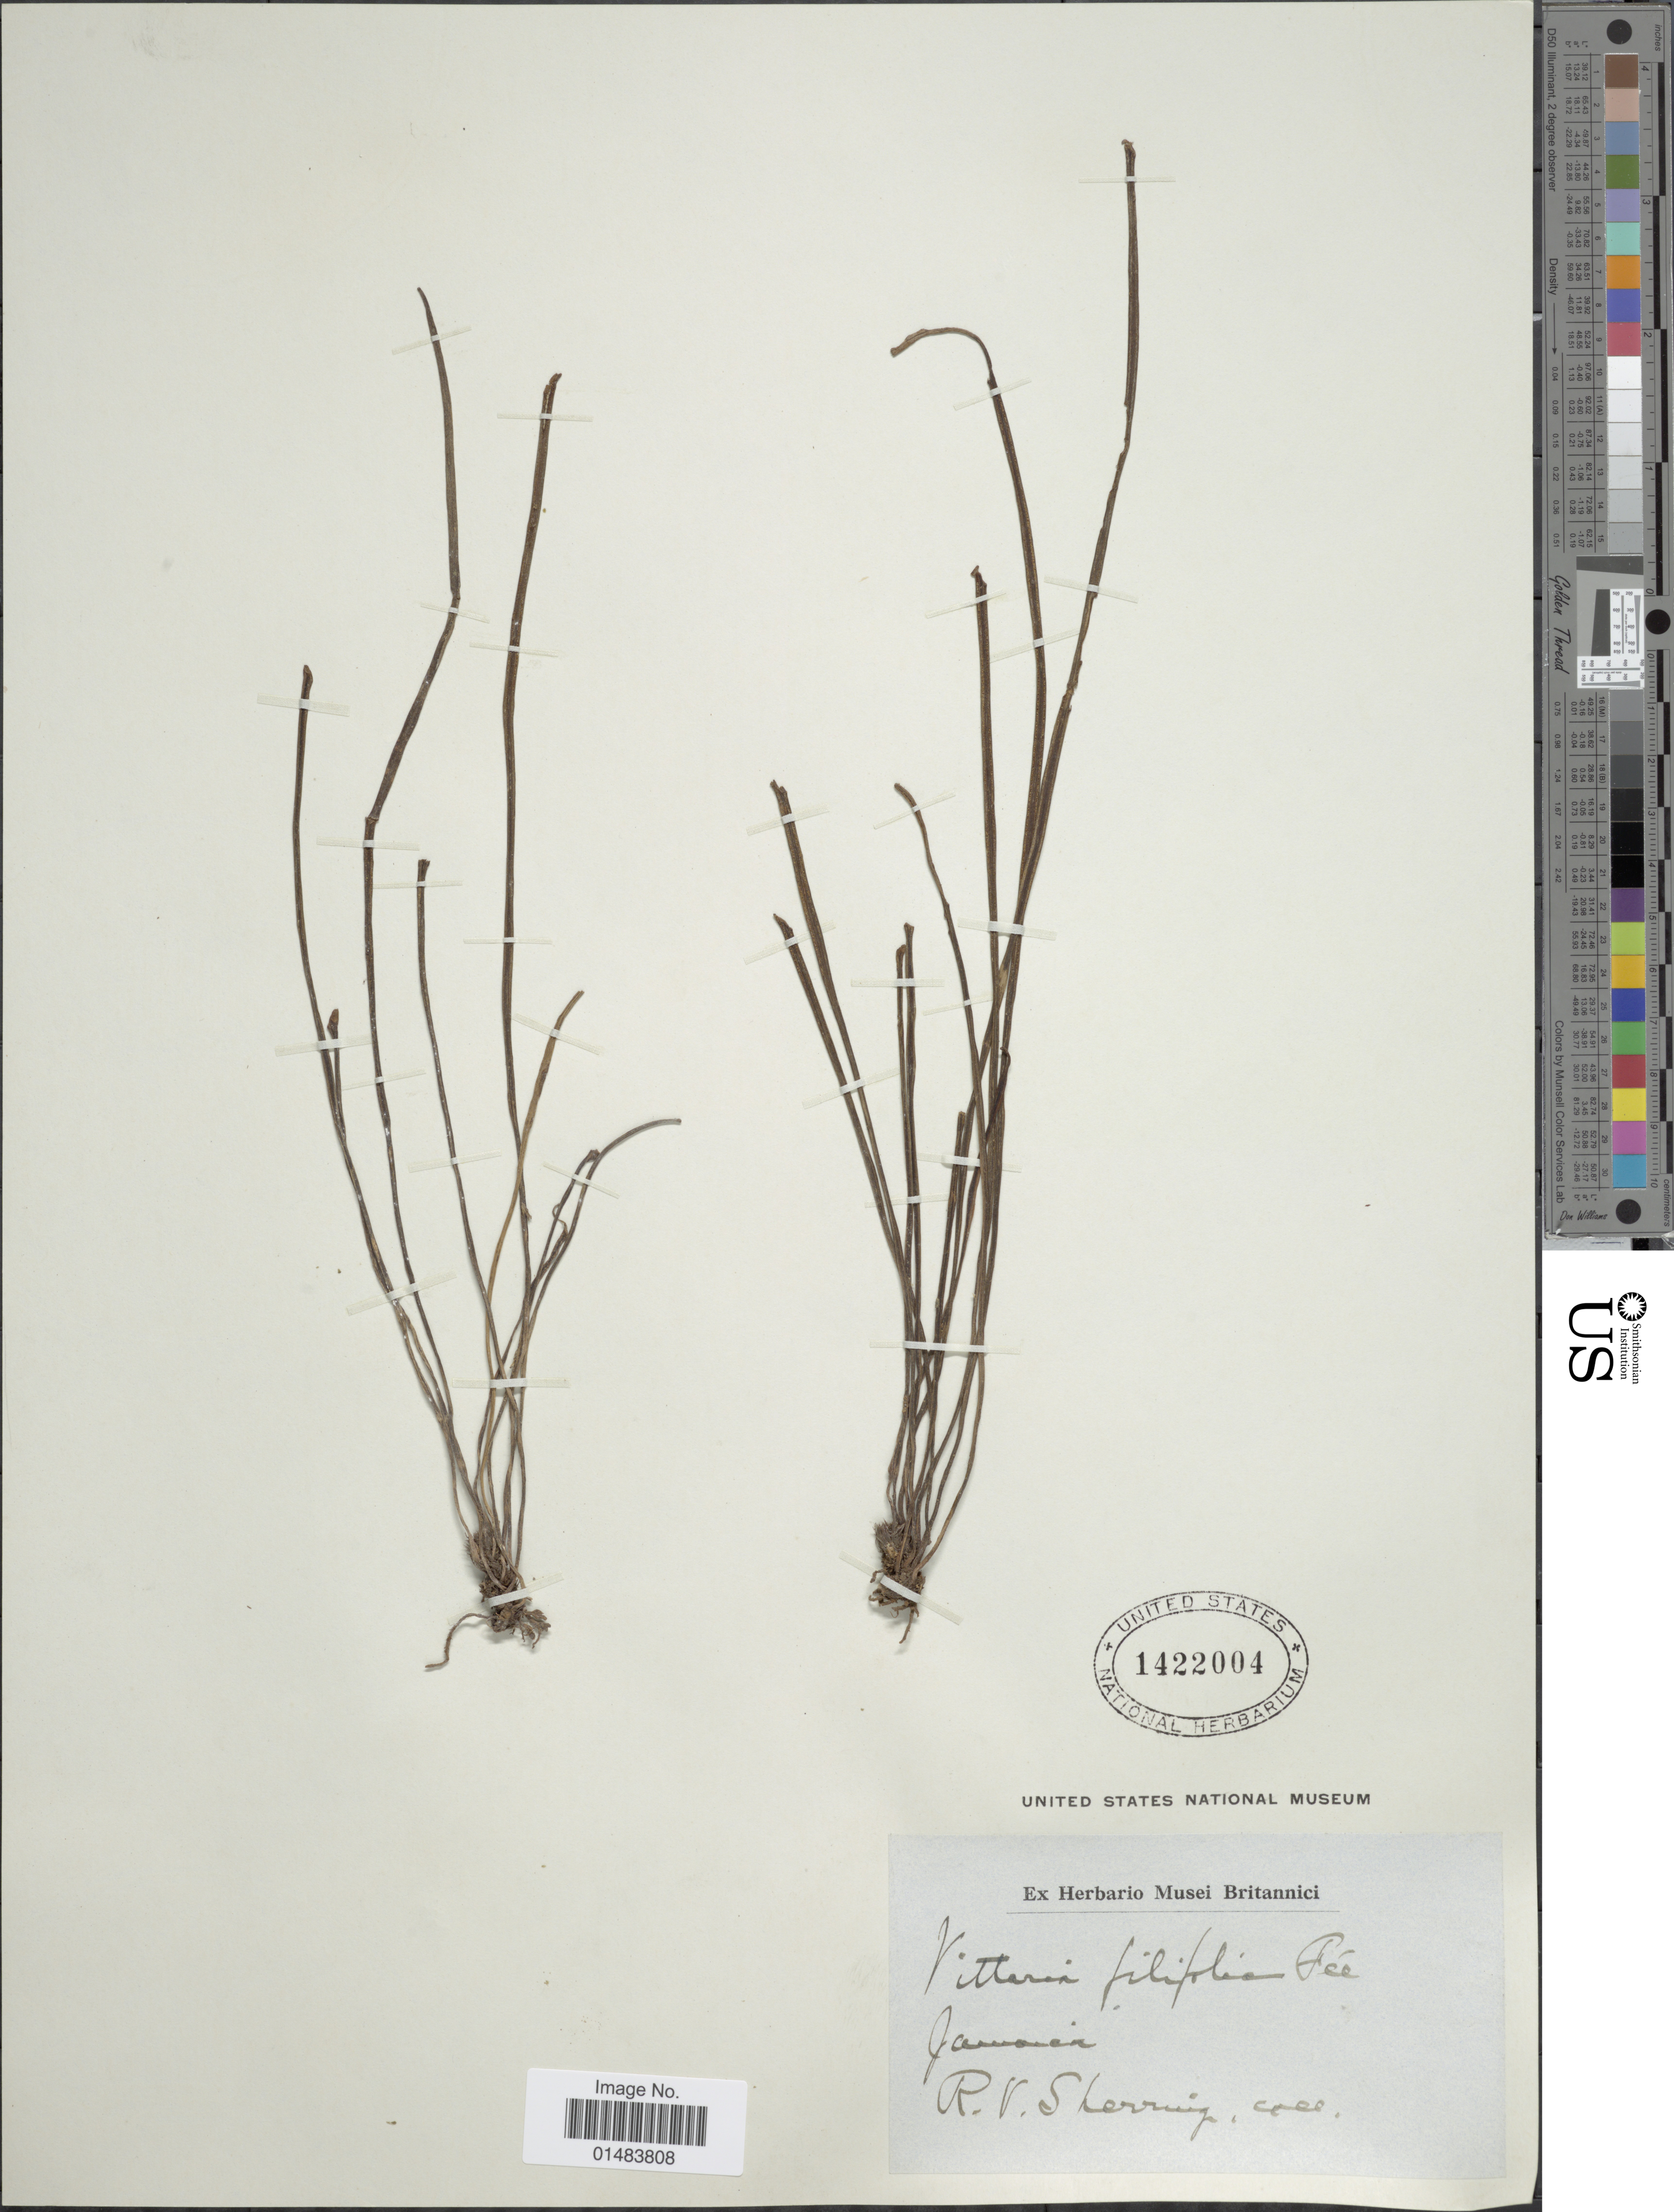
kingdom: Plantae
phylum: Tracheophyta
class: Polypodiopsida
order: Polypodiales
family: Pteridaceae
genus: Vittaria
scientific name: Vittaria graminifolia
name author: Kaulf.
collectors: R. Sherring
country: Jamaica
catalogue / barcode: US 1422004